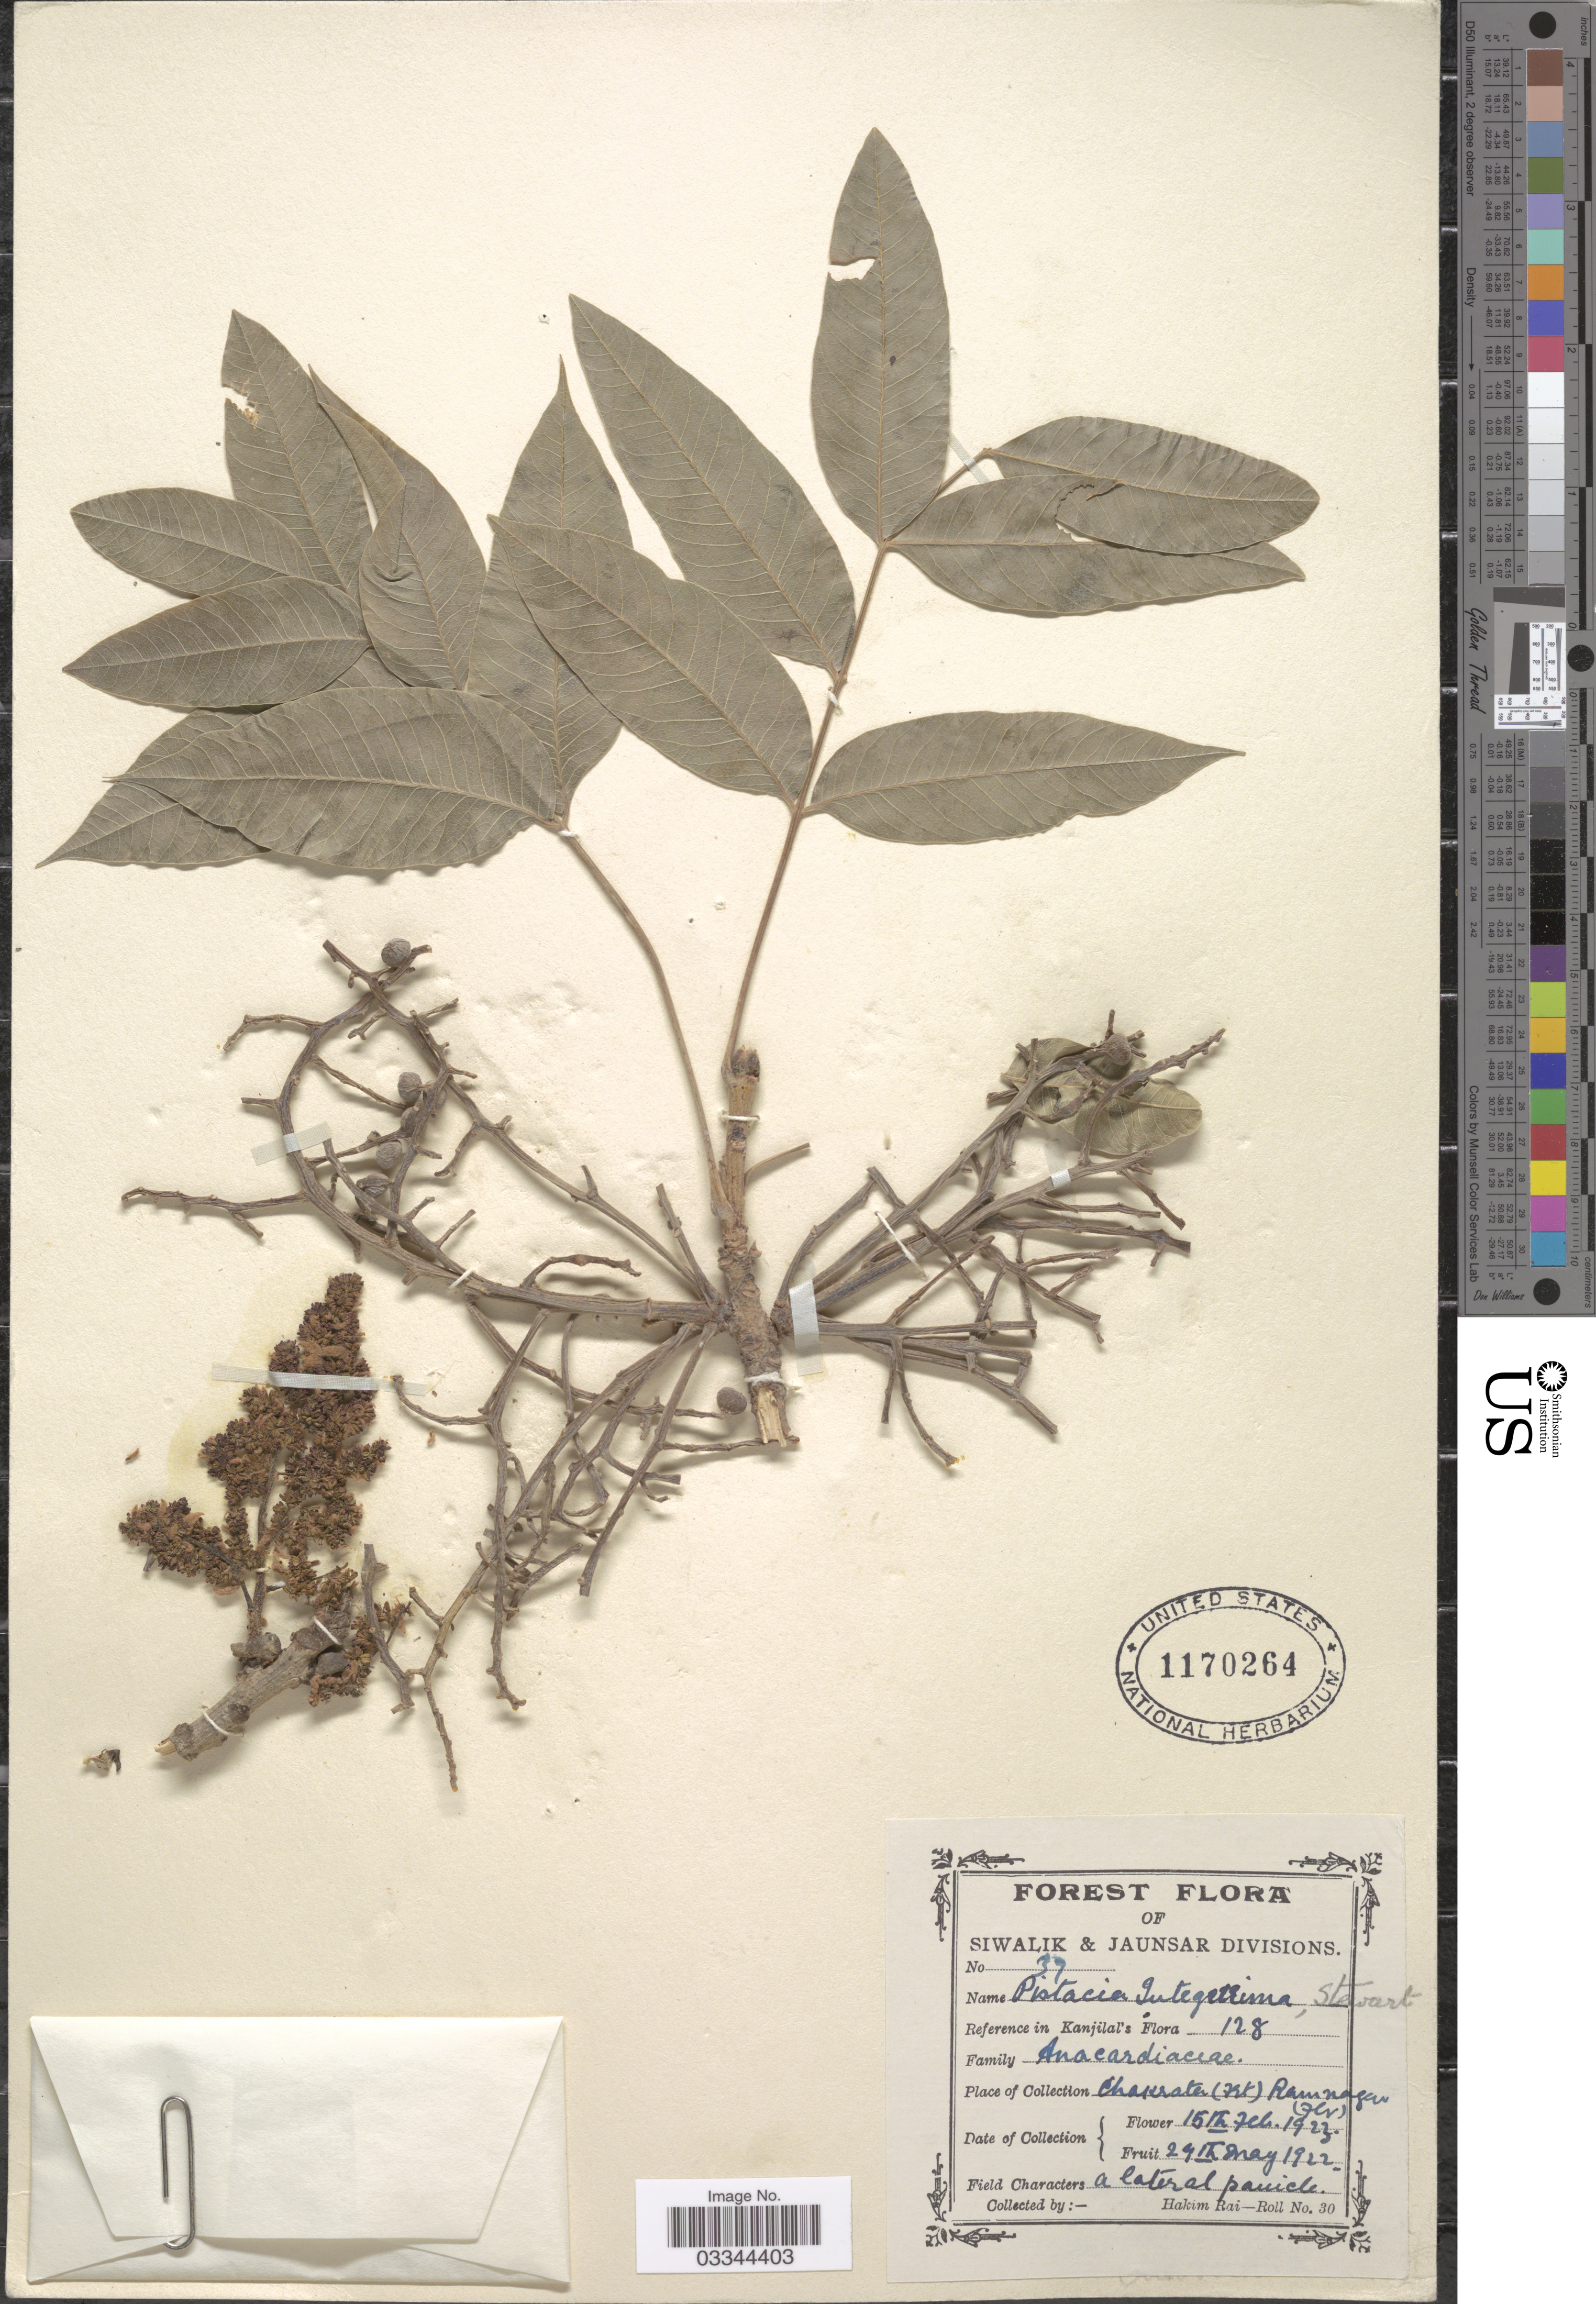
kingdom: Plantae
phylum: Tracheophyta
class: Magnoliopsida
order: Sapindales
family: Anacardiaceae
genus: Pistacia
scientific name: Pistacia integerrima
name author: J. L. Stewart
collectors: H. Rai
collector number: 37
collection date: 1922-05-29/1923-02-15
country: India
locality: Siwalik & Jaunsar Division. Chakrata (Kt [interpreted]), Ramnagar.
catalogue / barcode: US 1170264